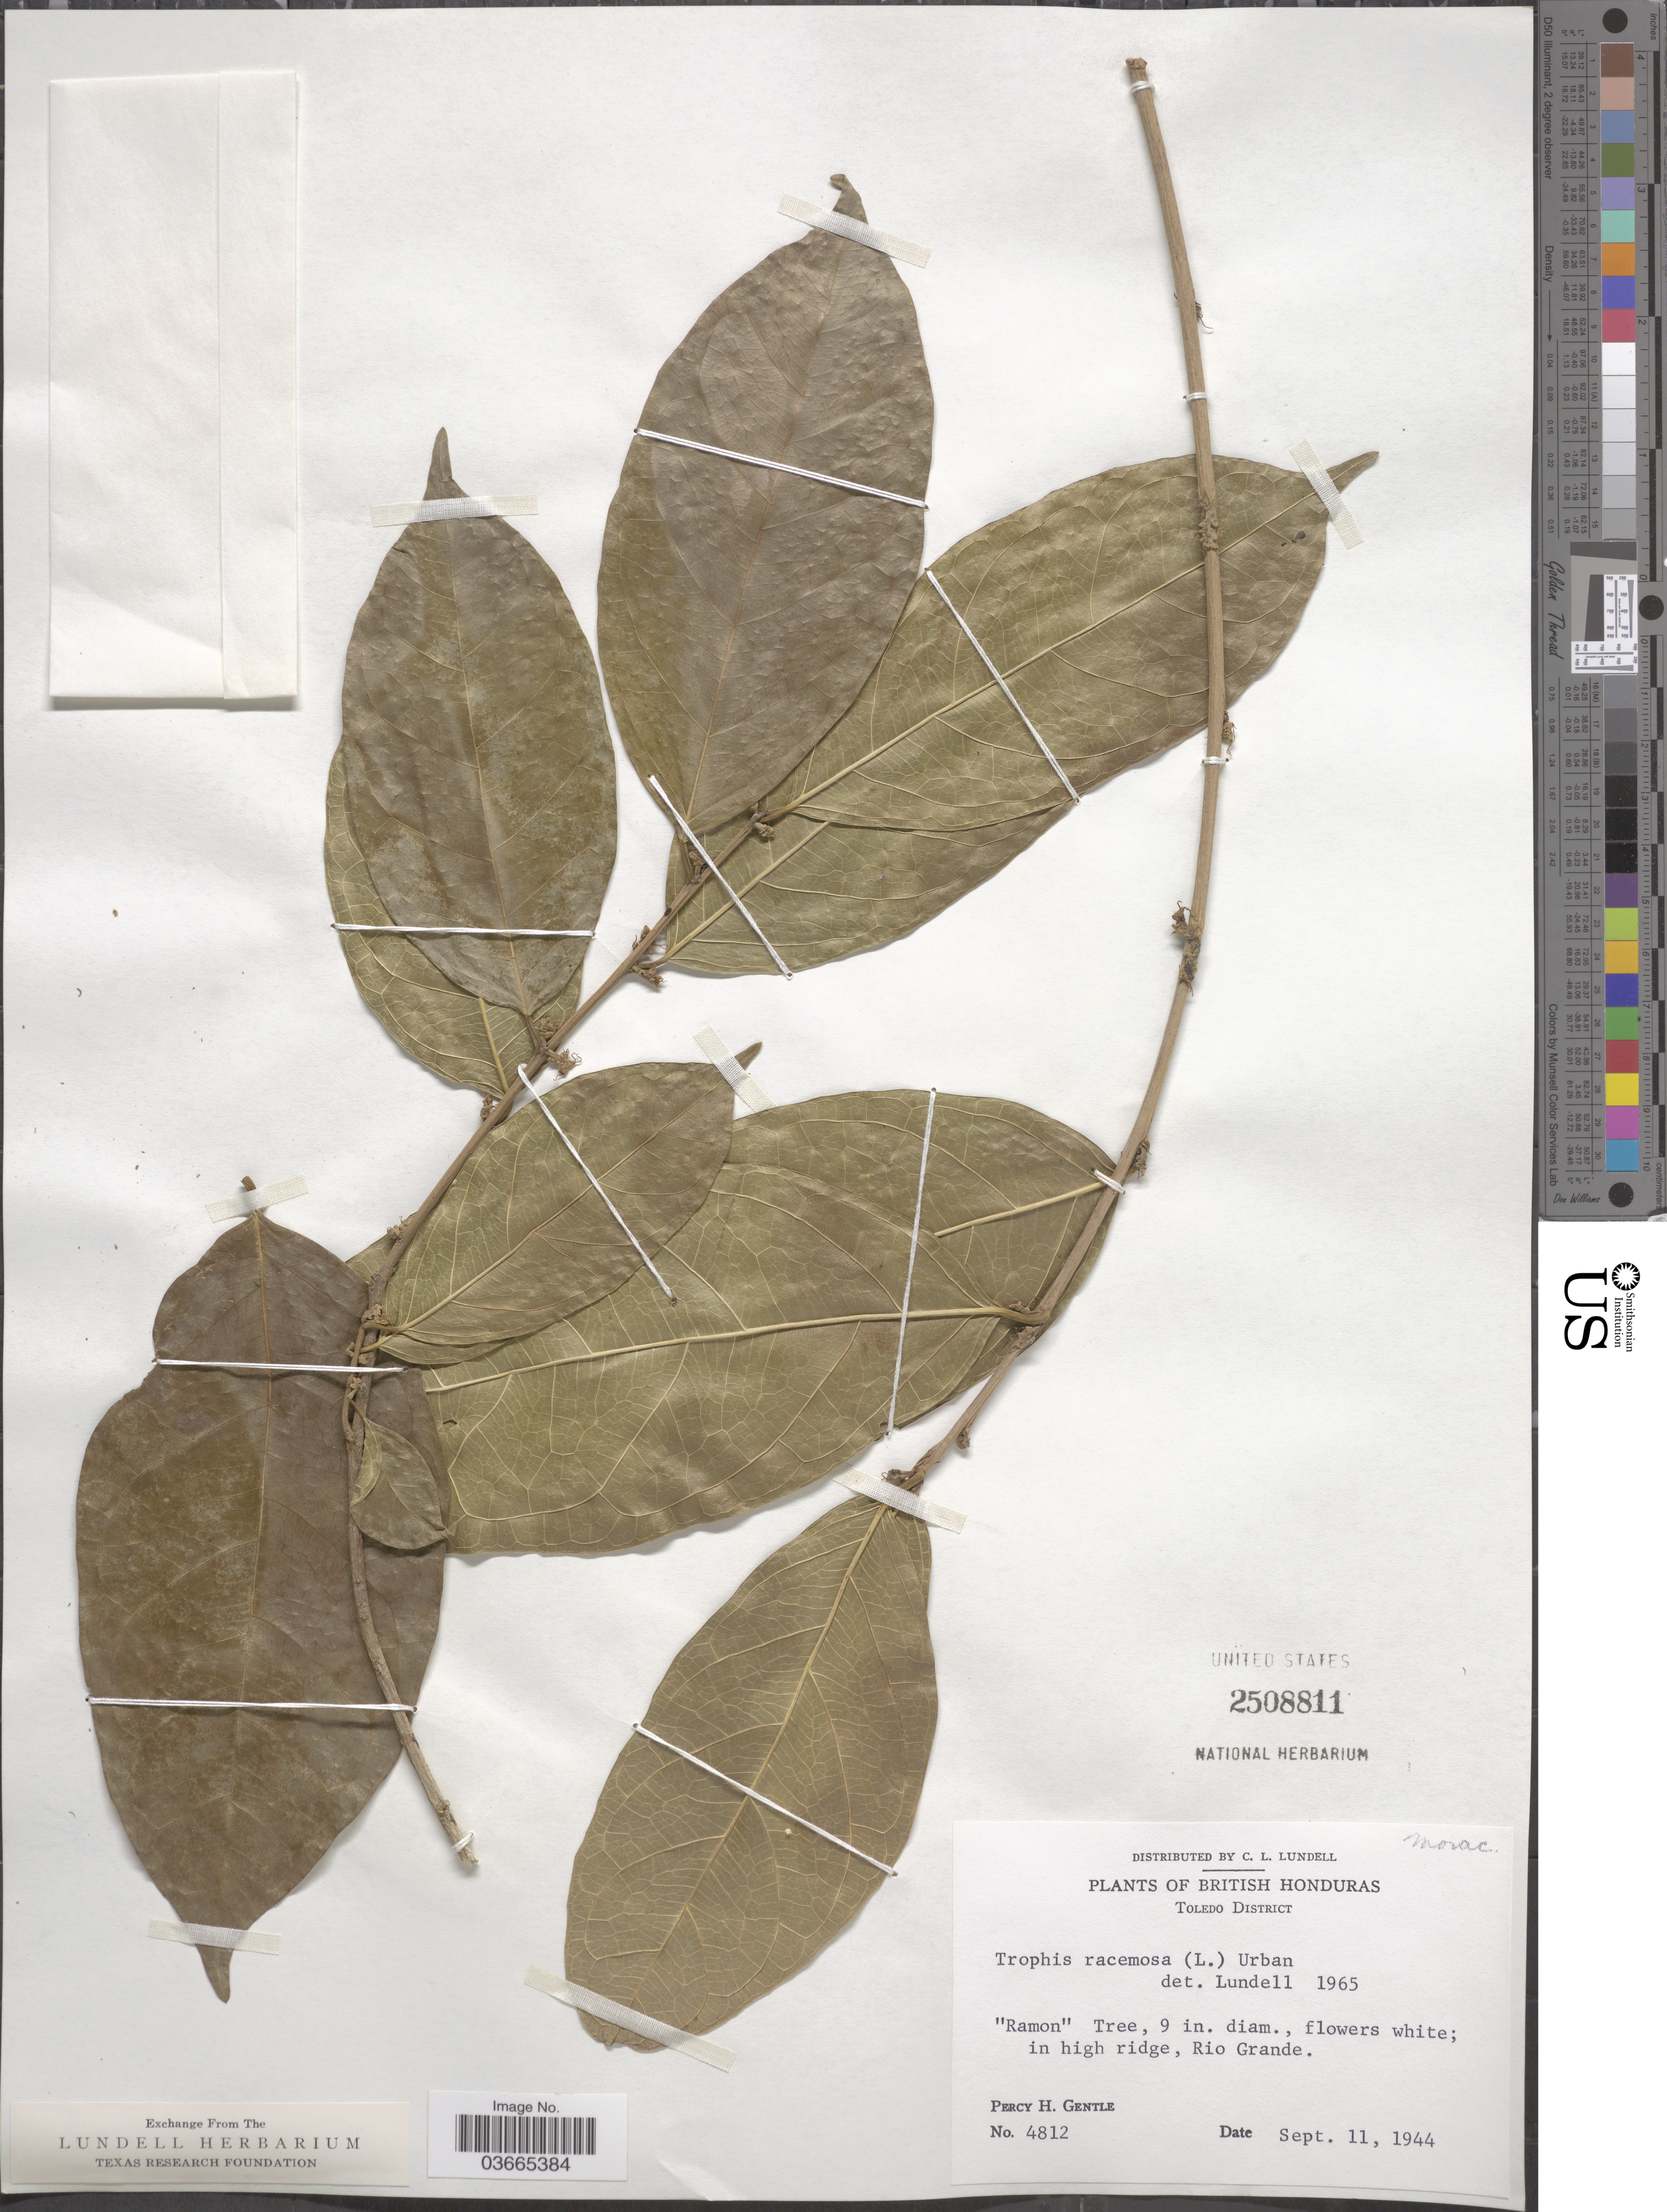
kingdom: Plantae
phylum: Tracheophyta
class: Magnoliopsida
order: Rosales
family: Moraceae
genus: Trophis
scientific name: Trophis racemosa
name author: (L.) Urb.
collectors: P. H. Gentle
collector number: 4812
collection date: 1944-09-11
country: Belize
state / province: Toledo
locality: British Honduras. Toledo District. Rio Grande.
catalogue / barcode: US 2508811